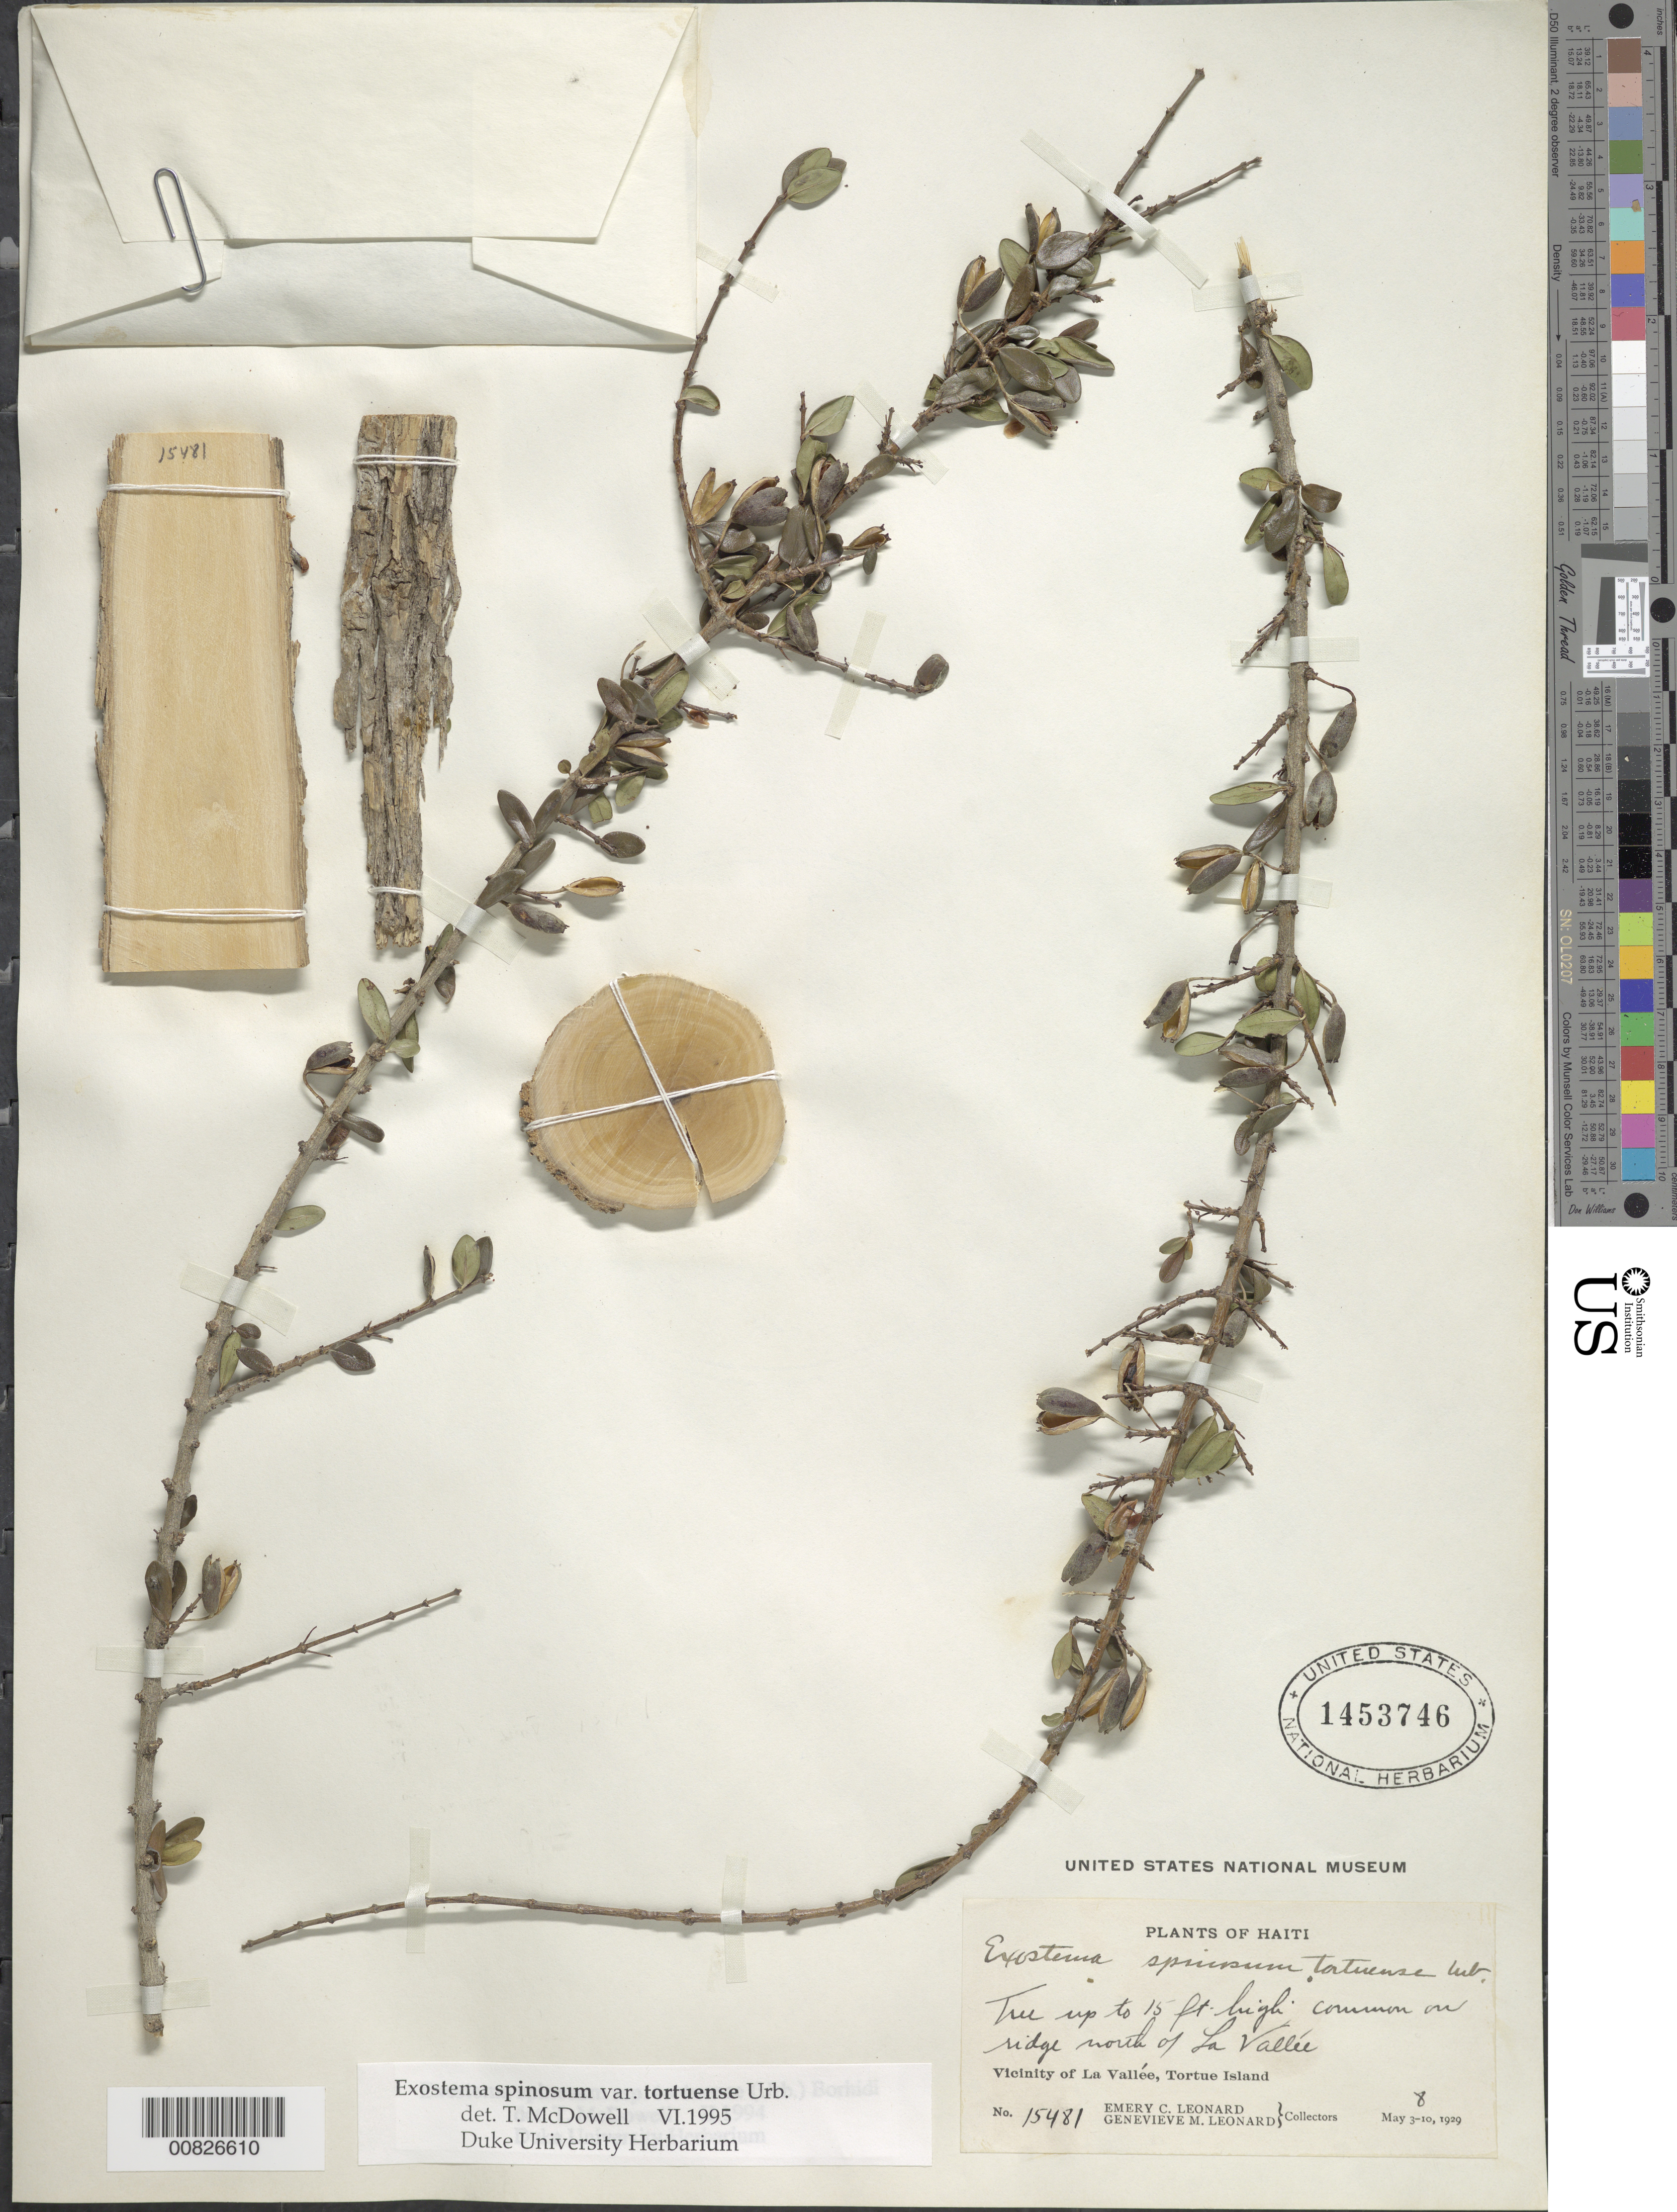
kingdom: Plantae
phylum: Tracheophyta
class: Magnoliopsida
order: Gentianales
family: Rubiaceae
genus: Exostema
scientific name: Exostema spinosum var. tortuense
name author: (Urb.) Borhidi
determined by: McDowell, T.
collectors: E. C. Leonard & G. M. Leonard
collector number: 15481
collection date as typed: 08 May 1929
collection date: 1929-05-08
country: Haiti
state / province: Nord-Ouest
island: Île de la Tortue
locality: Vicinity of La Vallée, ridge N of city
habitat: On ridge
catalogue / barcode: US 1453746